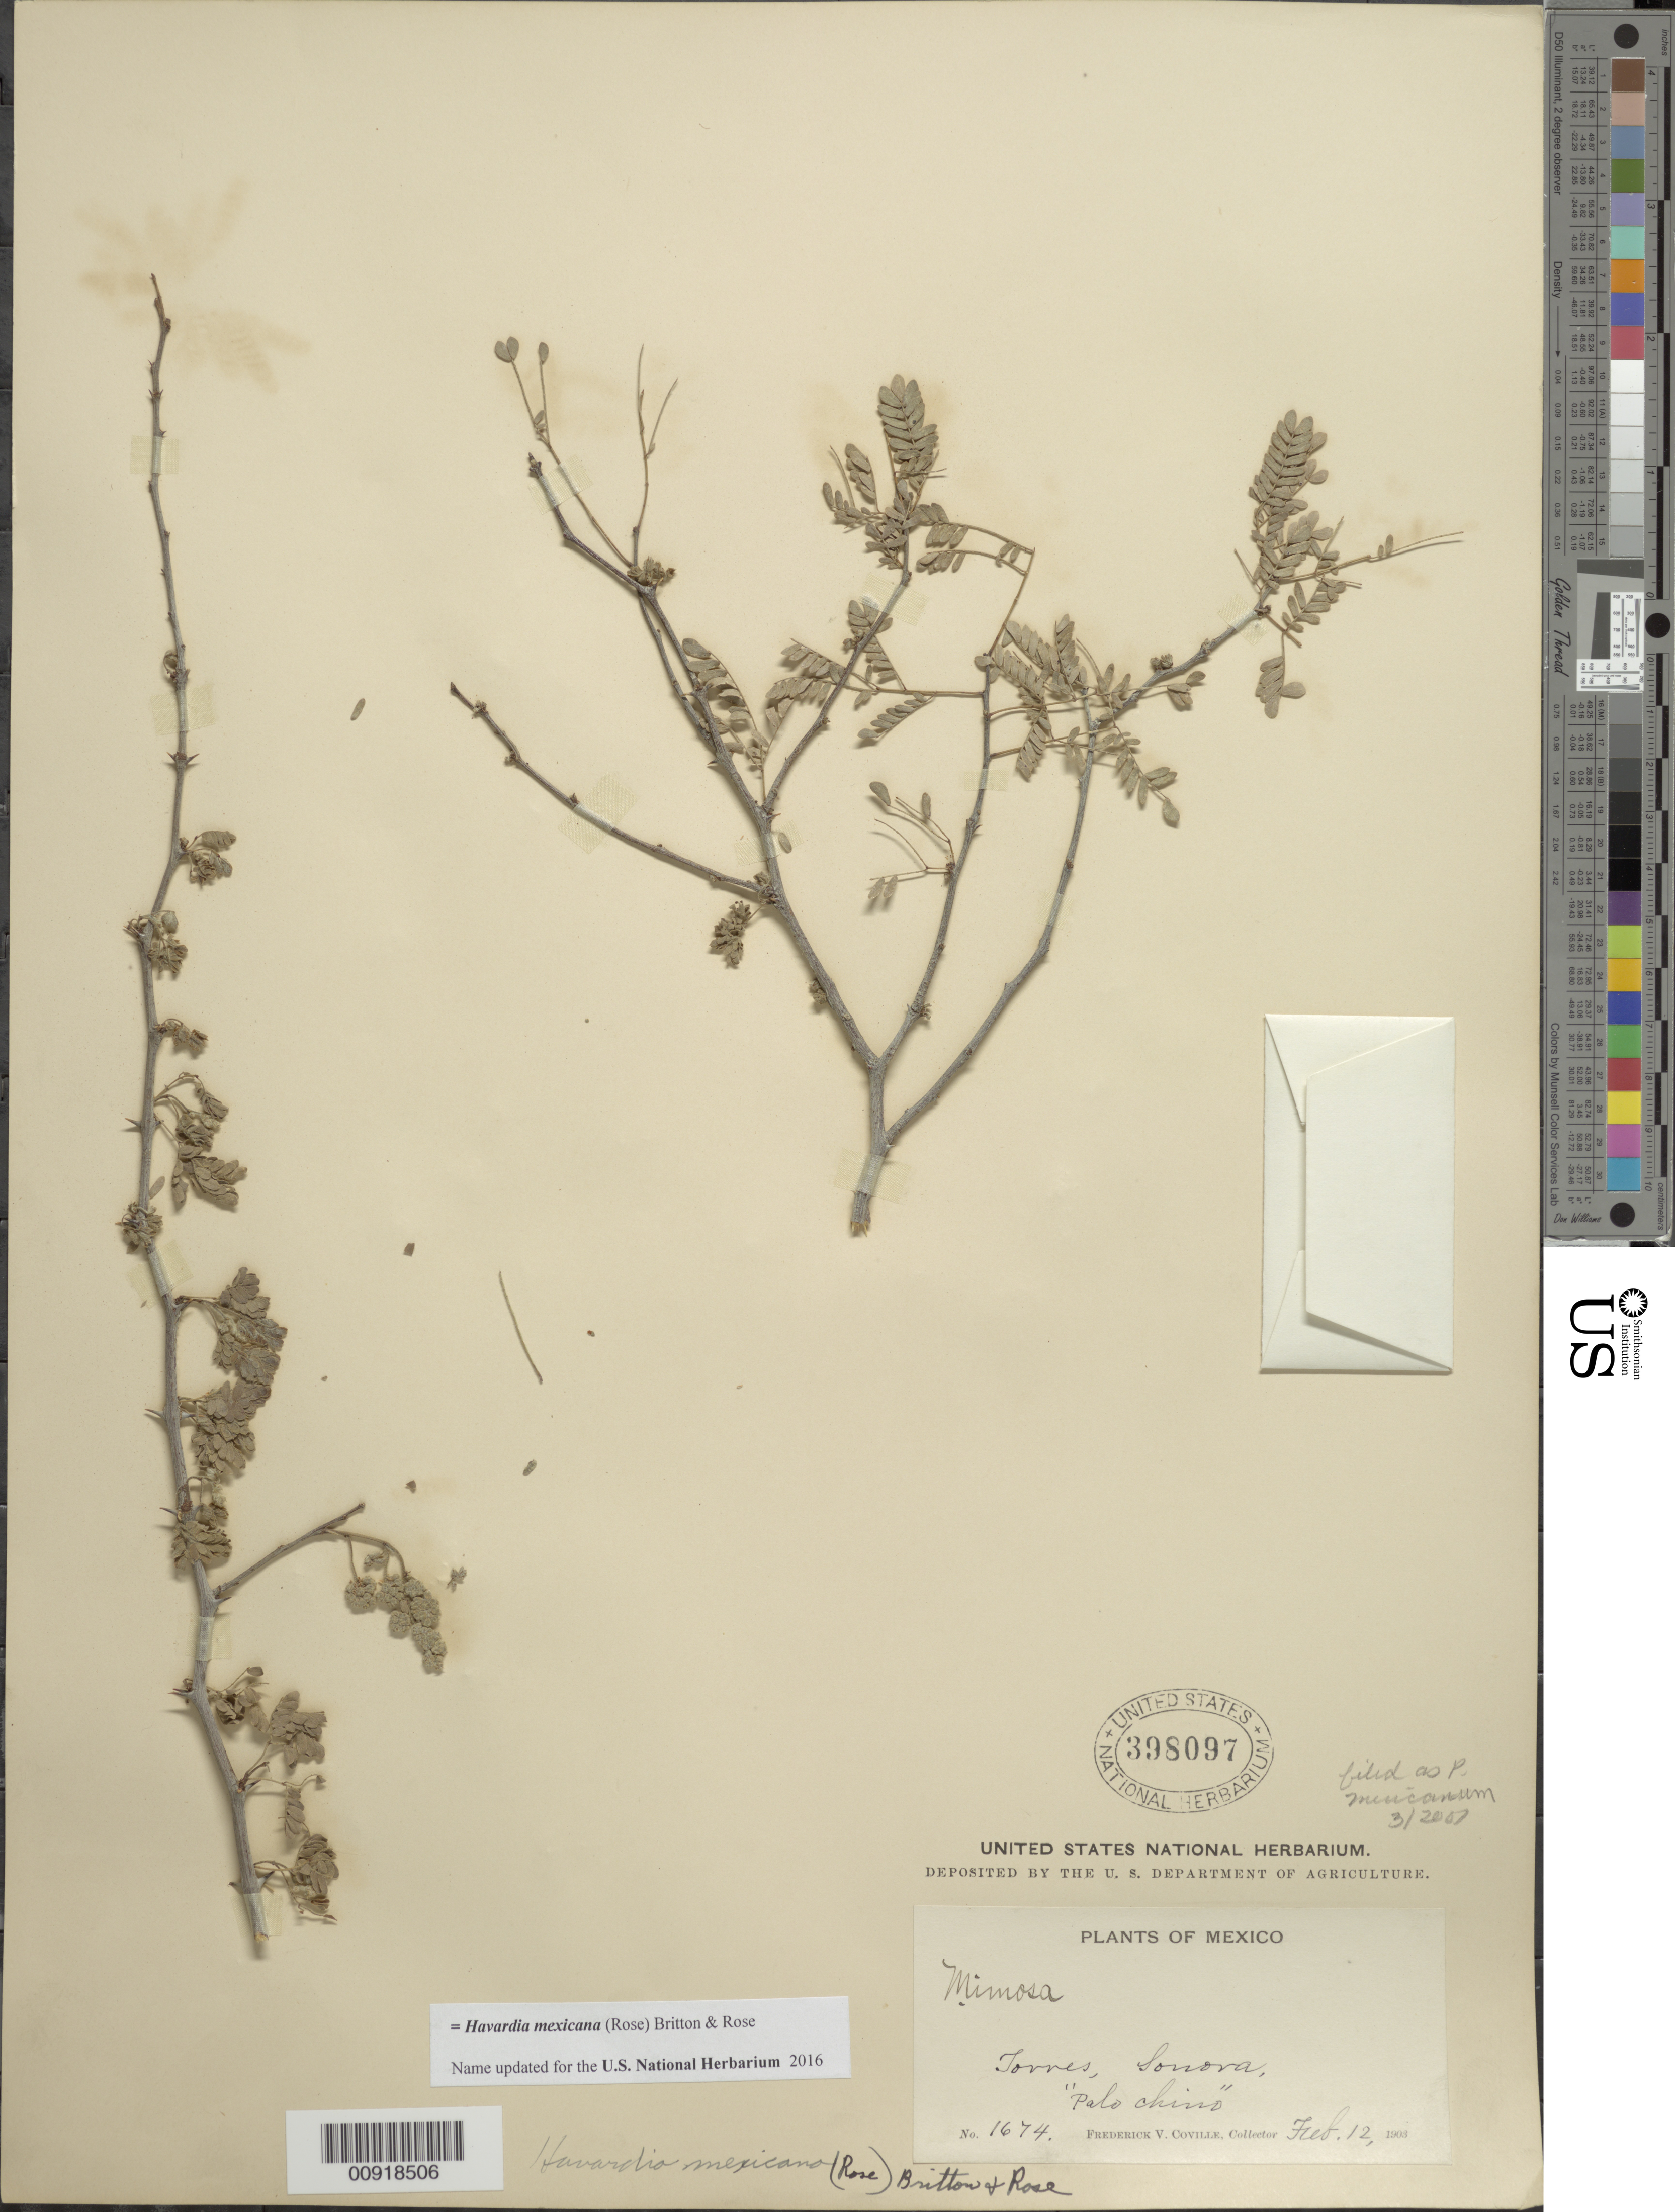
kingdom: Plantae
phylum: Tracheophyta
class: Magnoliopsida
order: Fabales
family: Fabaceae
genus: Havardia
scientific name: Havardia mexicana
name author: (Rose) Britton & Rose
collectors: F. V. Coville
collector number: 1674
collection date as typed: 12 Feb 1903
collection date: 1903-02-12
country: Mexico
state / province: Sonora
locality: Torres, Sonora.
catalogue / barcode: US 398097